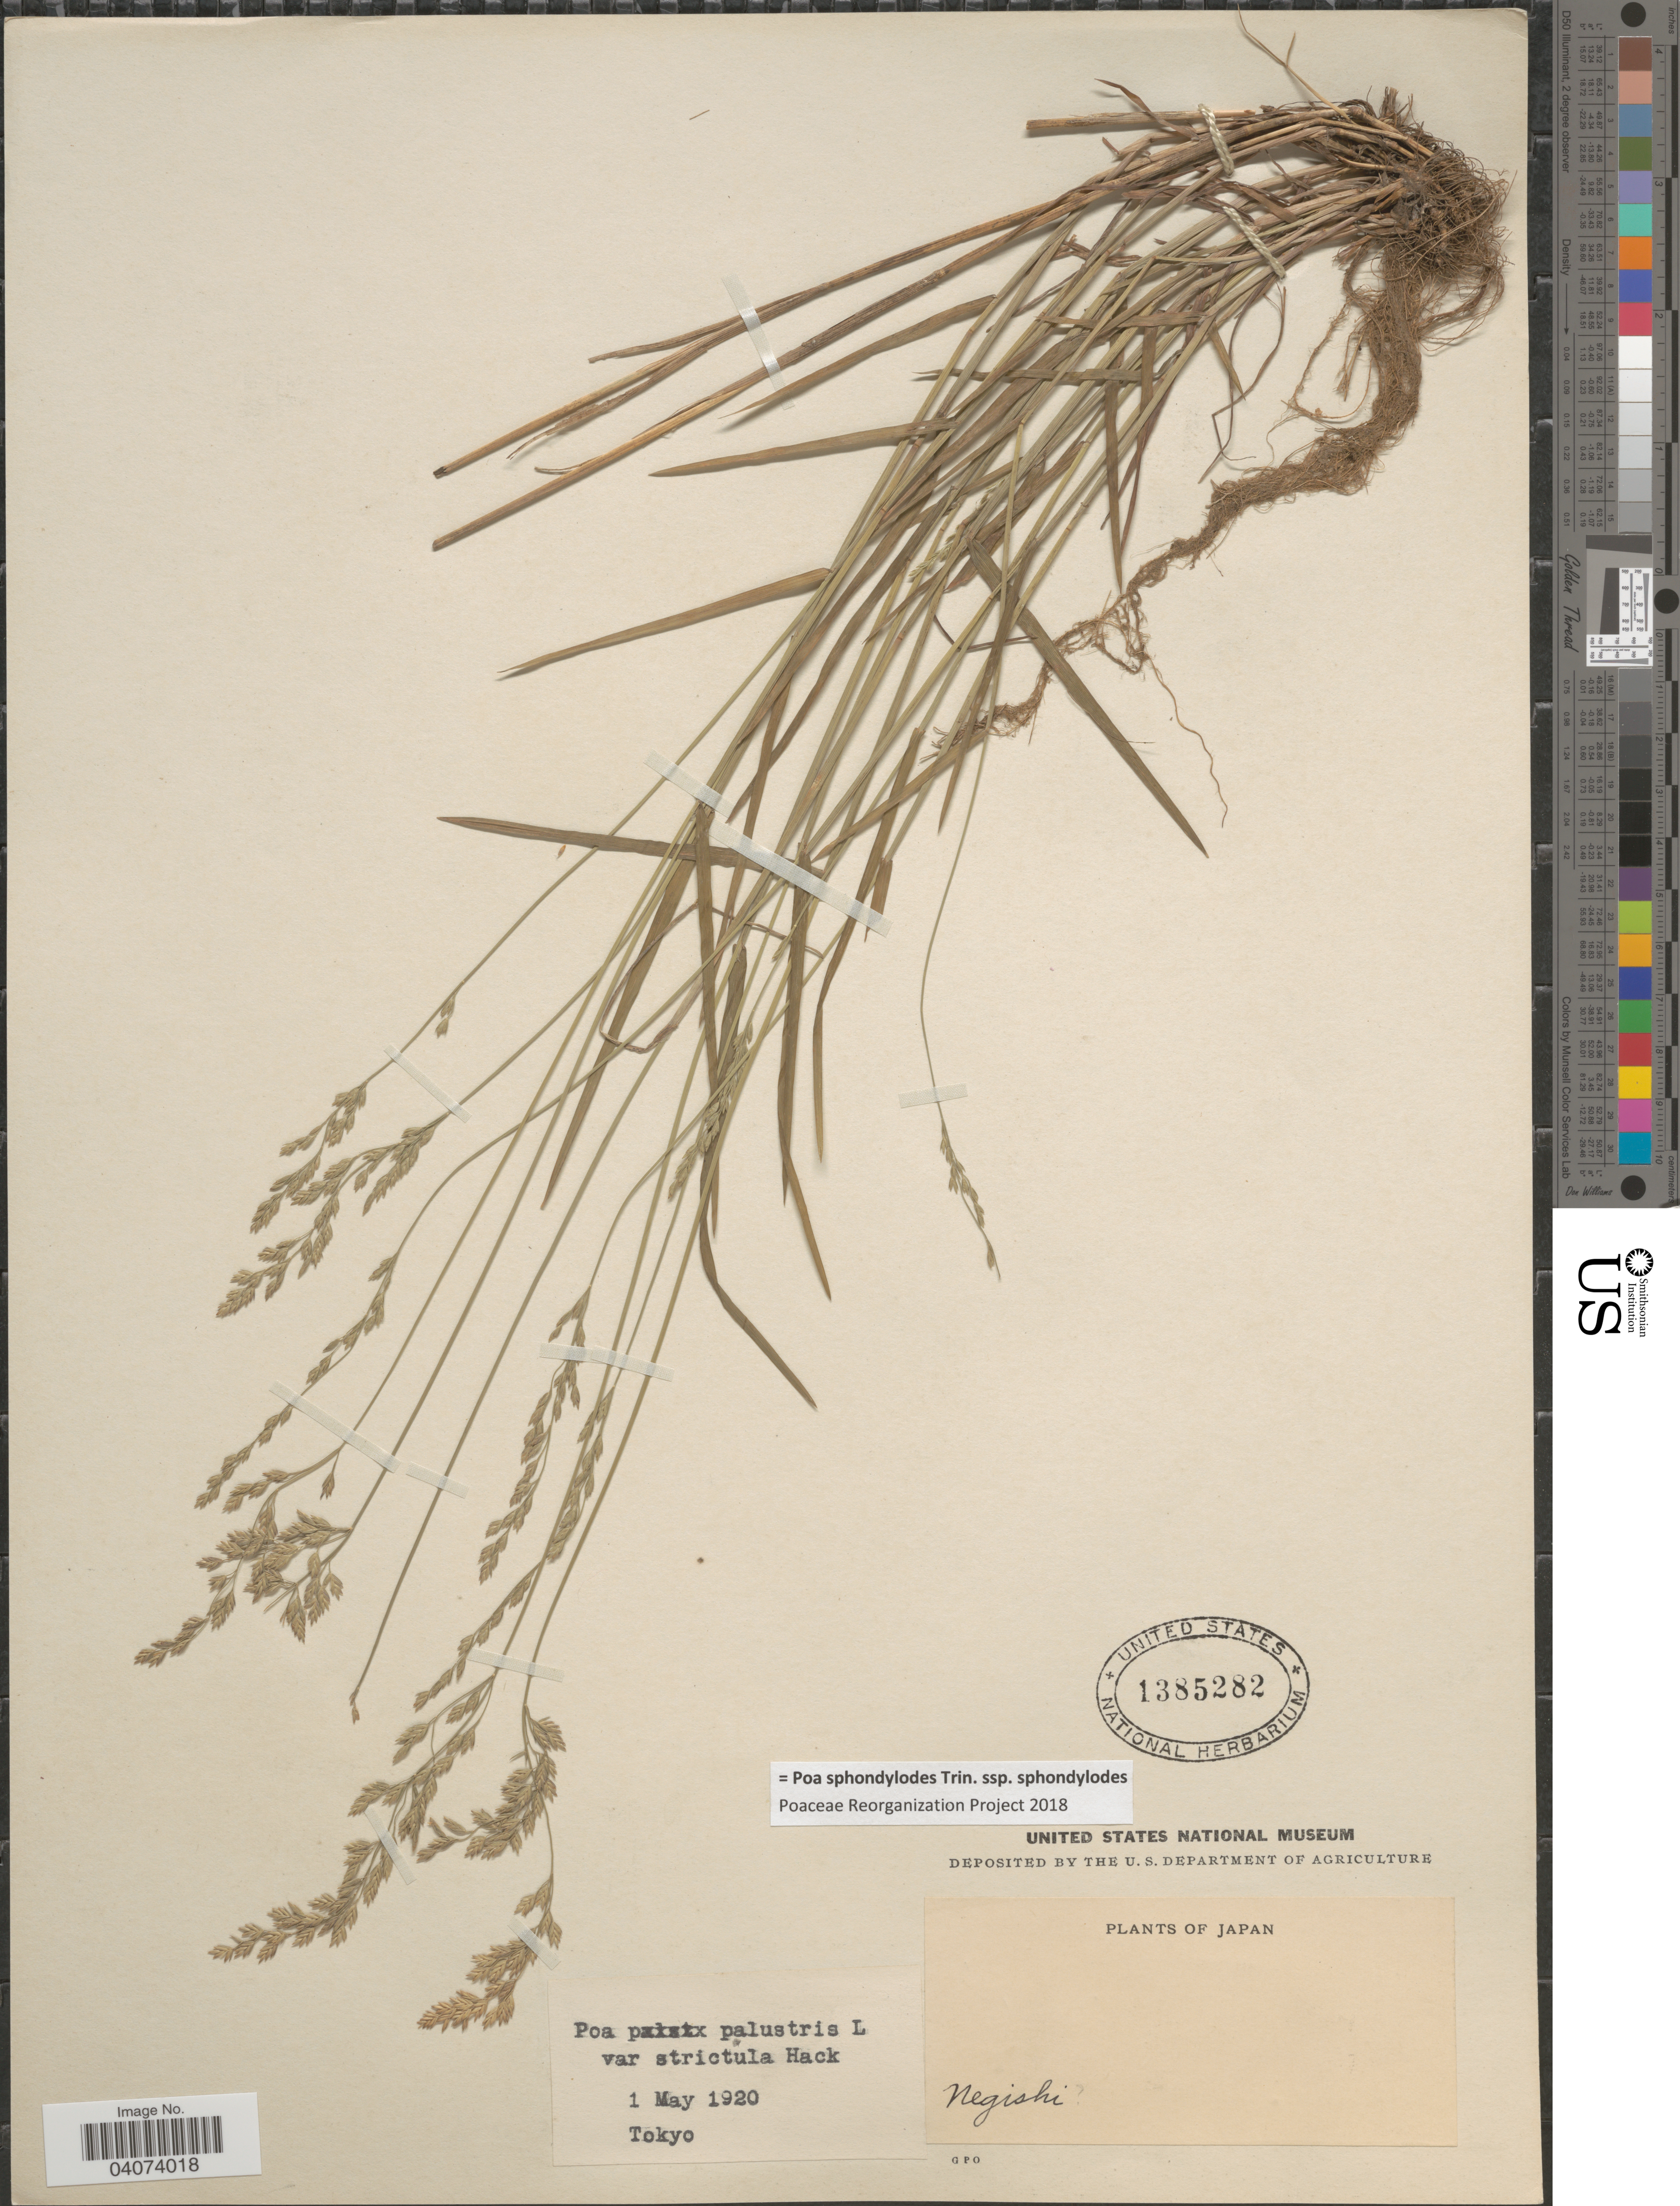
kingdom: Plantae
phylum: Tracheophyta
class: Liliopsida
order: Poales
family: Poaceae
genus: Poa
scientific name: Poa sphondylodes subsp. sphondylodes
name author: Trin.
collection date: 1920-05-01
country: Japan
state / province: Tokyo, Federal City of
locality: Negishi.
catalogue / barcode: US 1385282